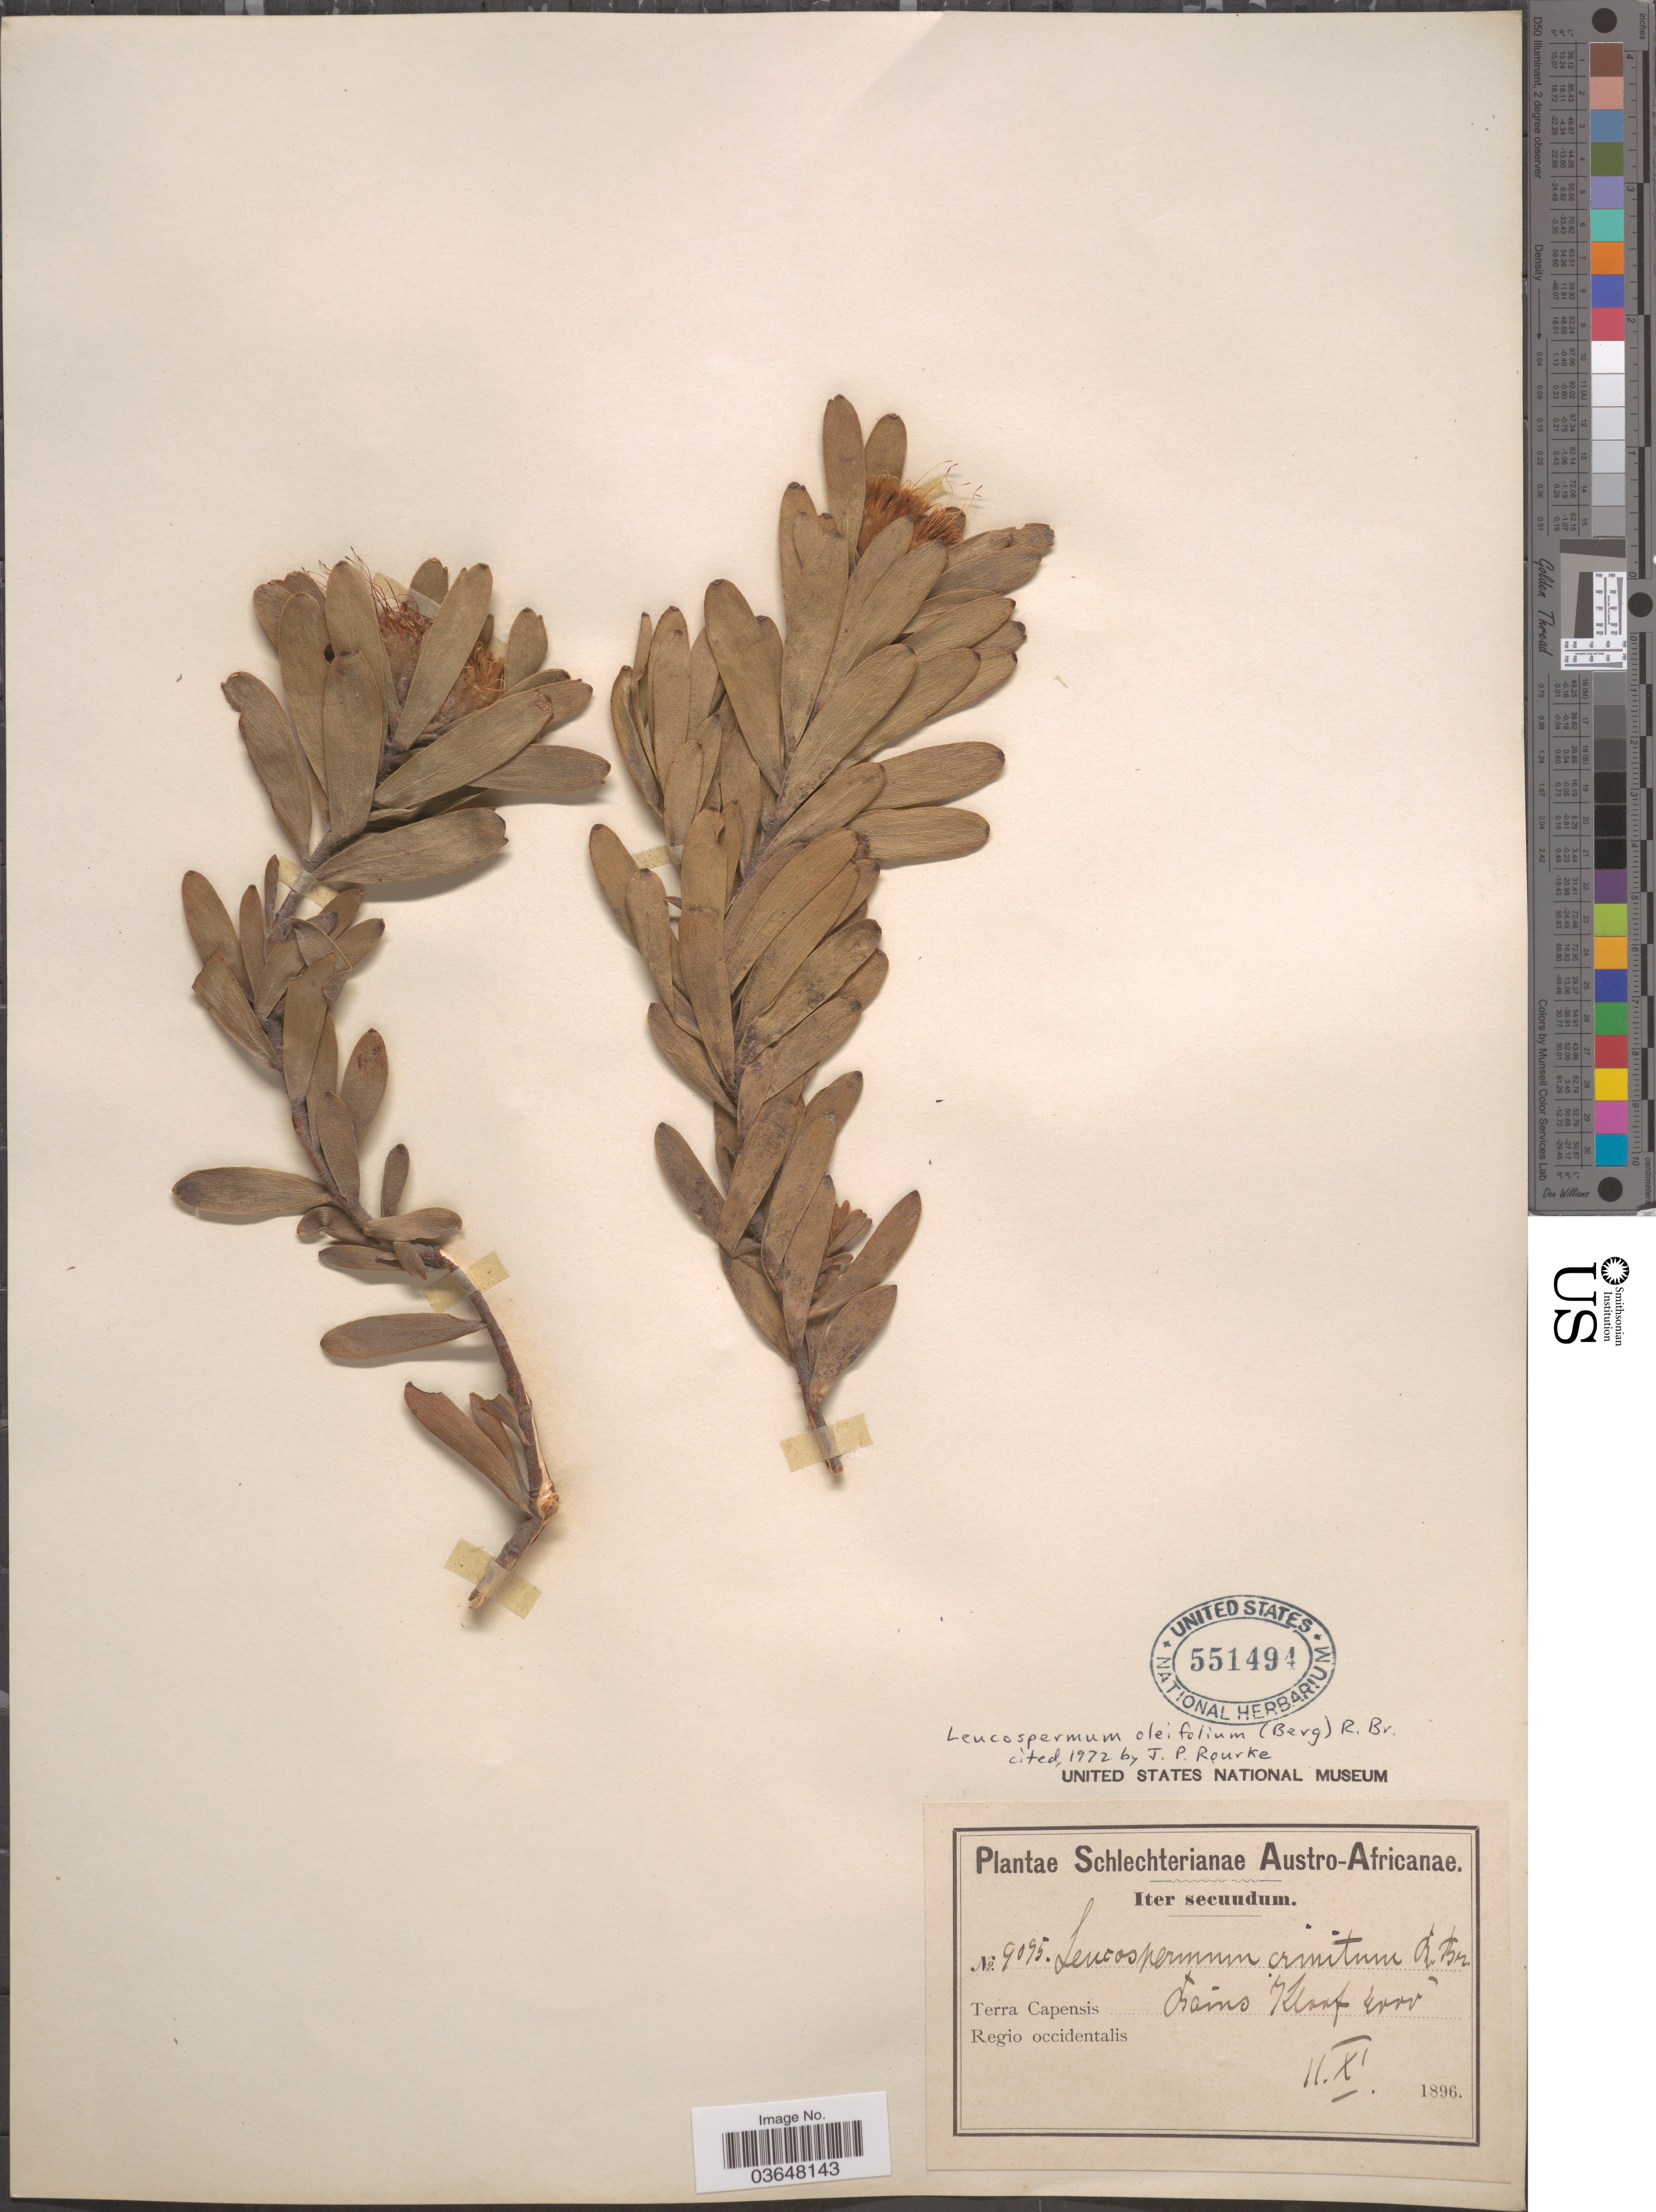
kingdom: Plantae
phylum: Tracheophyta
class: Magnoliopsida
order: Proteales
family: Proteaceae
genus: Leucospermum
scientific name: Leucospermum oleaefolium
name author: R. Br.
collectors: Schlechter, --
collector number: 9095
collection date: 1896-11-11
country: South Africa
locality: Austro-Africanae. Terra Capensis Bains Kloof. Regio occidentalis.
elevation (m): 1219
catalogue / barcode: US 551494